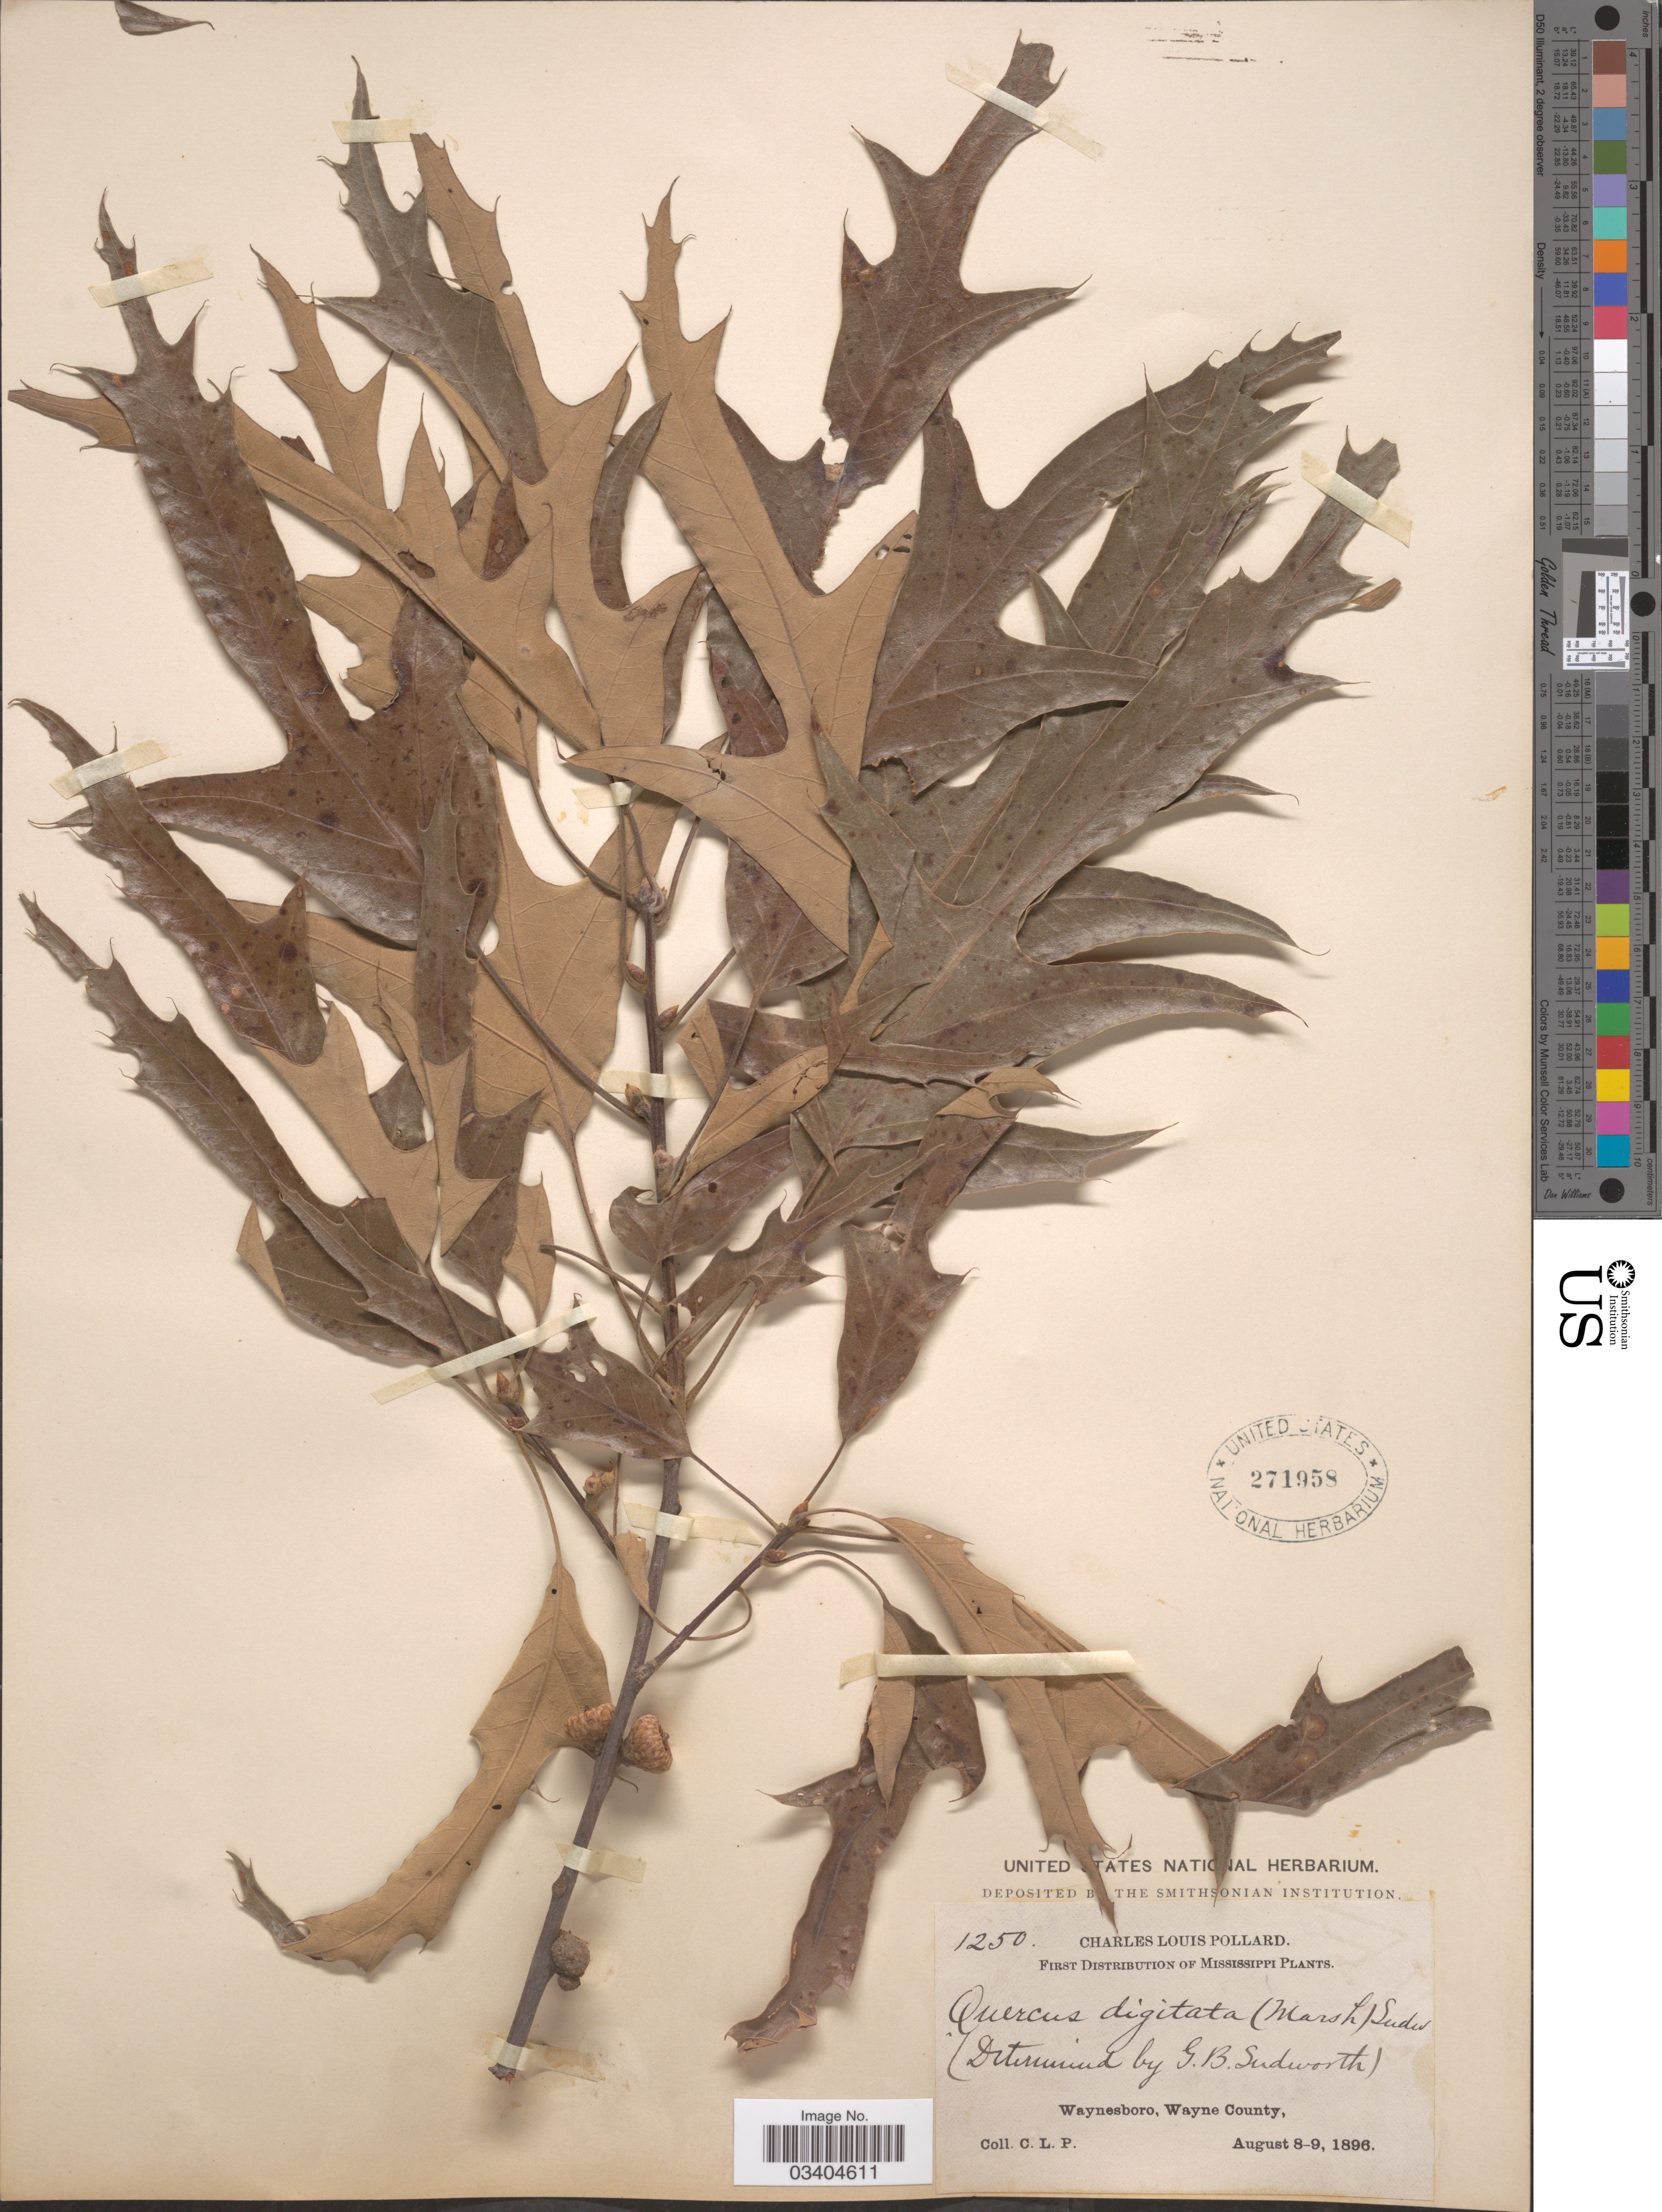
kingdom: Plantae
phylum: Tracheophyta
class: Magnoliopsida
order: Fagales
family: Fagaceae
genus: Quercus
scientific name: Quercus falcata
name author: Michx.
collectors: C. L. Pollard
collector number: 1250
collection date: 1896-08-08/1896-08-09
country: United States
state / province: Mississippi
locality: Waynesbro, Wayne County.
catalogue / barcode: US 271958